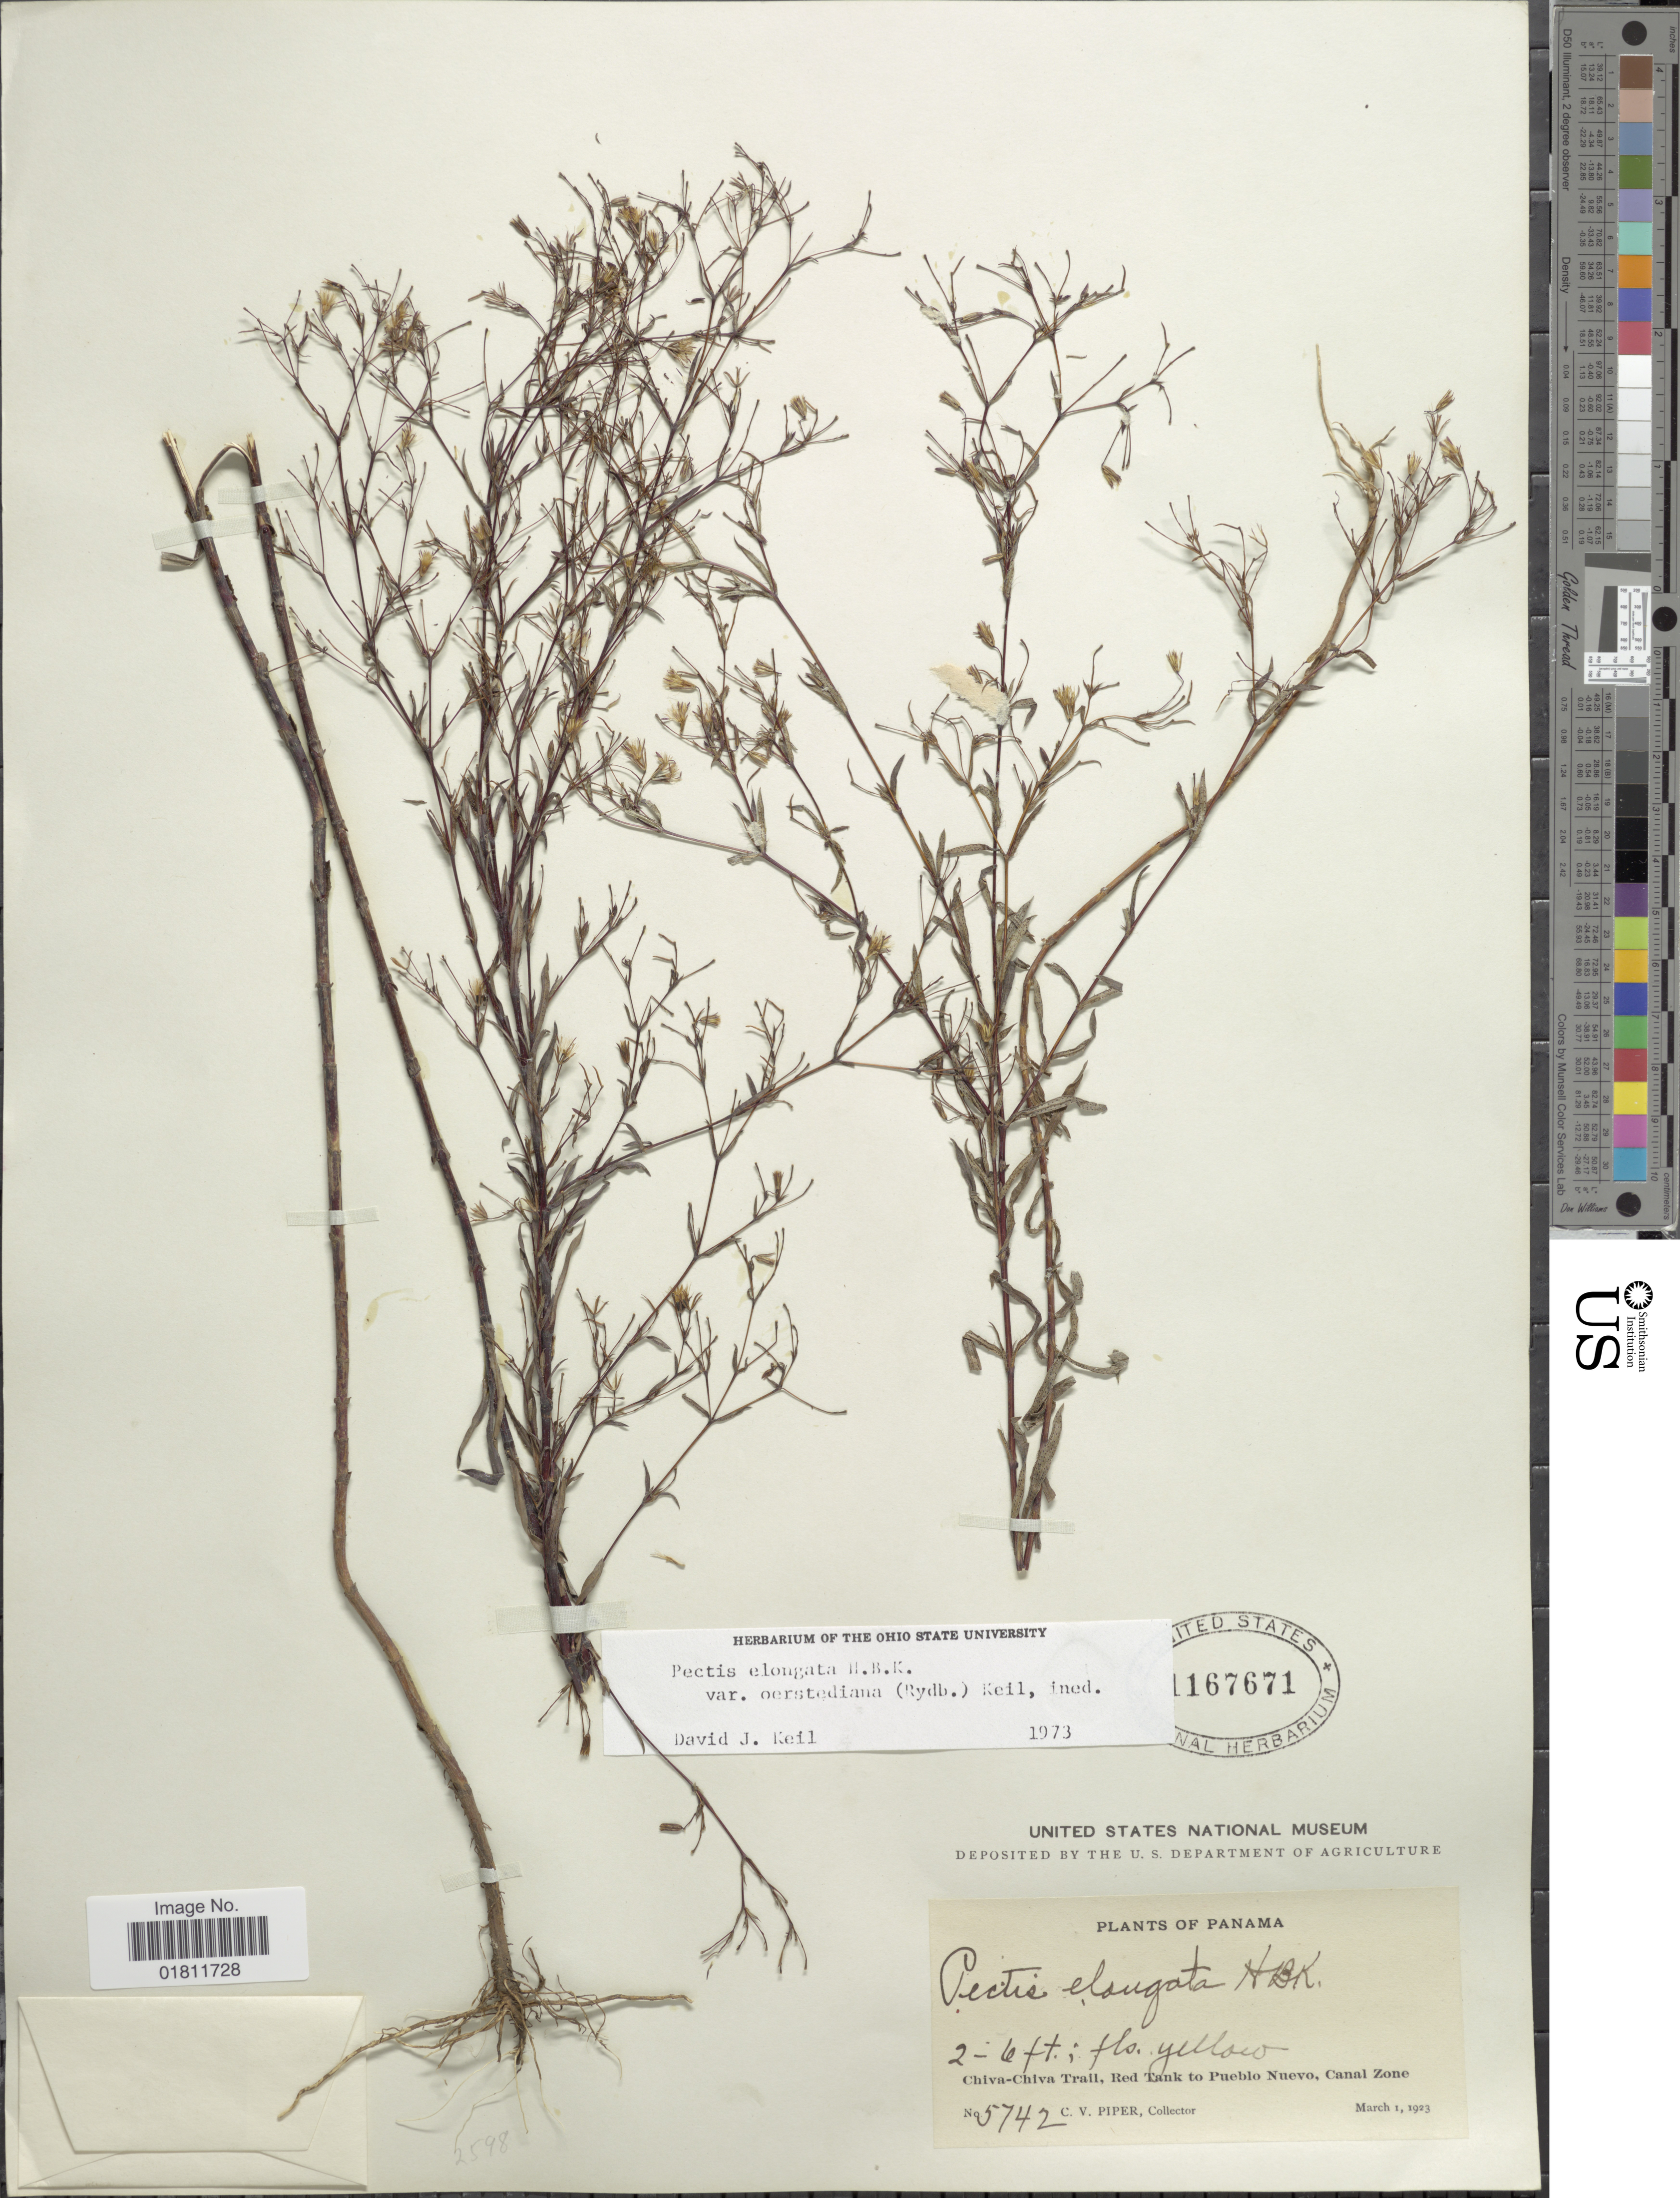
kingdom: Plantae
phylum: Tracheophyta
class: Magnoliopsida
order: Asterales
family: Asteraceae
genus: Pectis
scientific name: Pectis elongata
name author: Kunth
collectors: C. V. Piper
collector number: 5742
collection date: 1923-03-01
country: Panama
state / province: Panamá / Panamá Oeste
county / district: Canal Zone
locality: Chiva-Chiva Trail, Red Tank to Pueblo Nuevo.